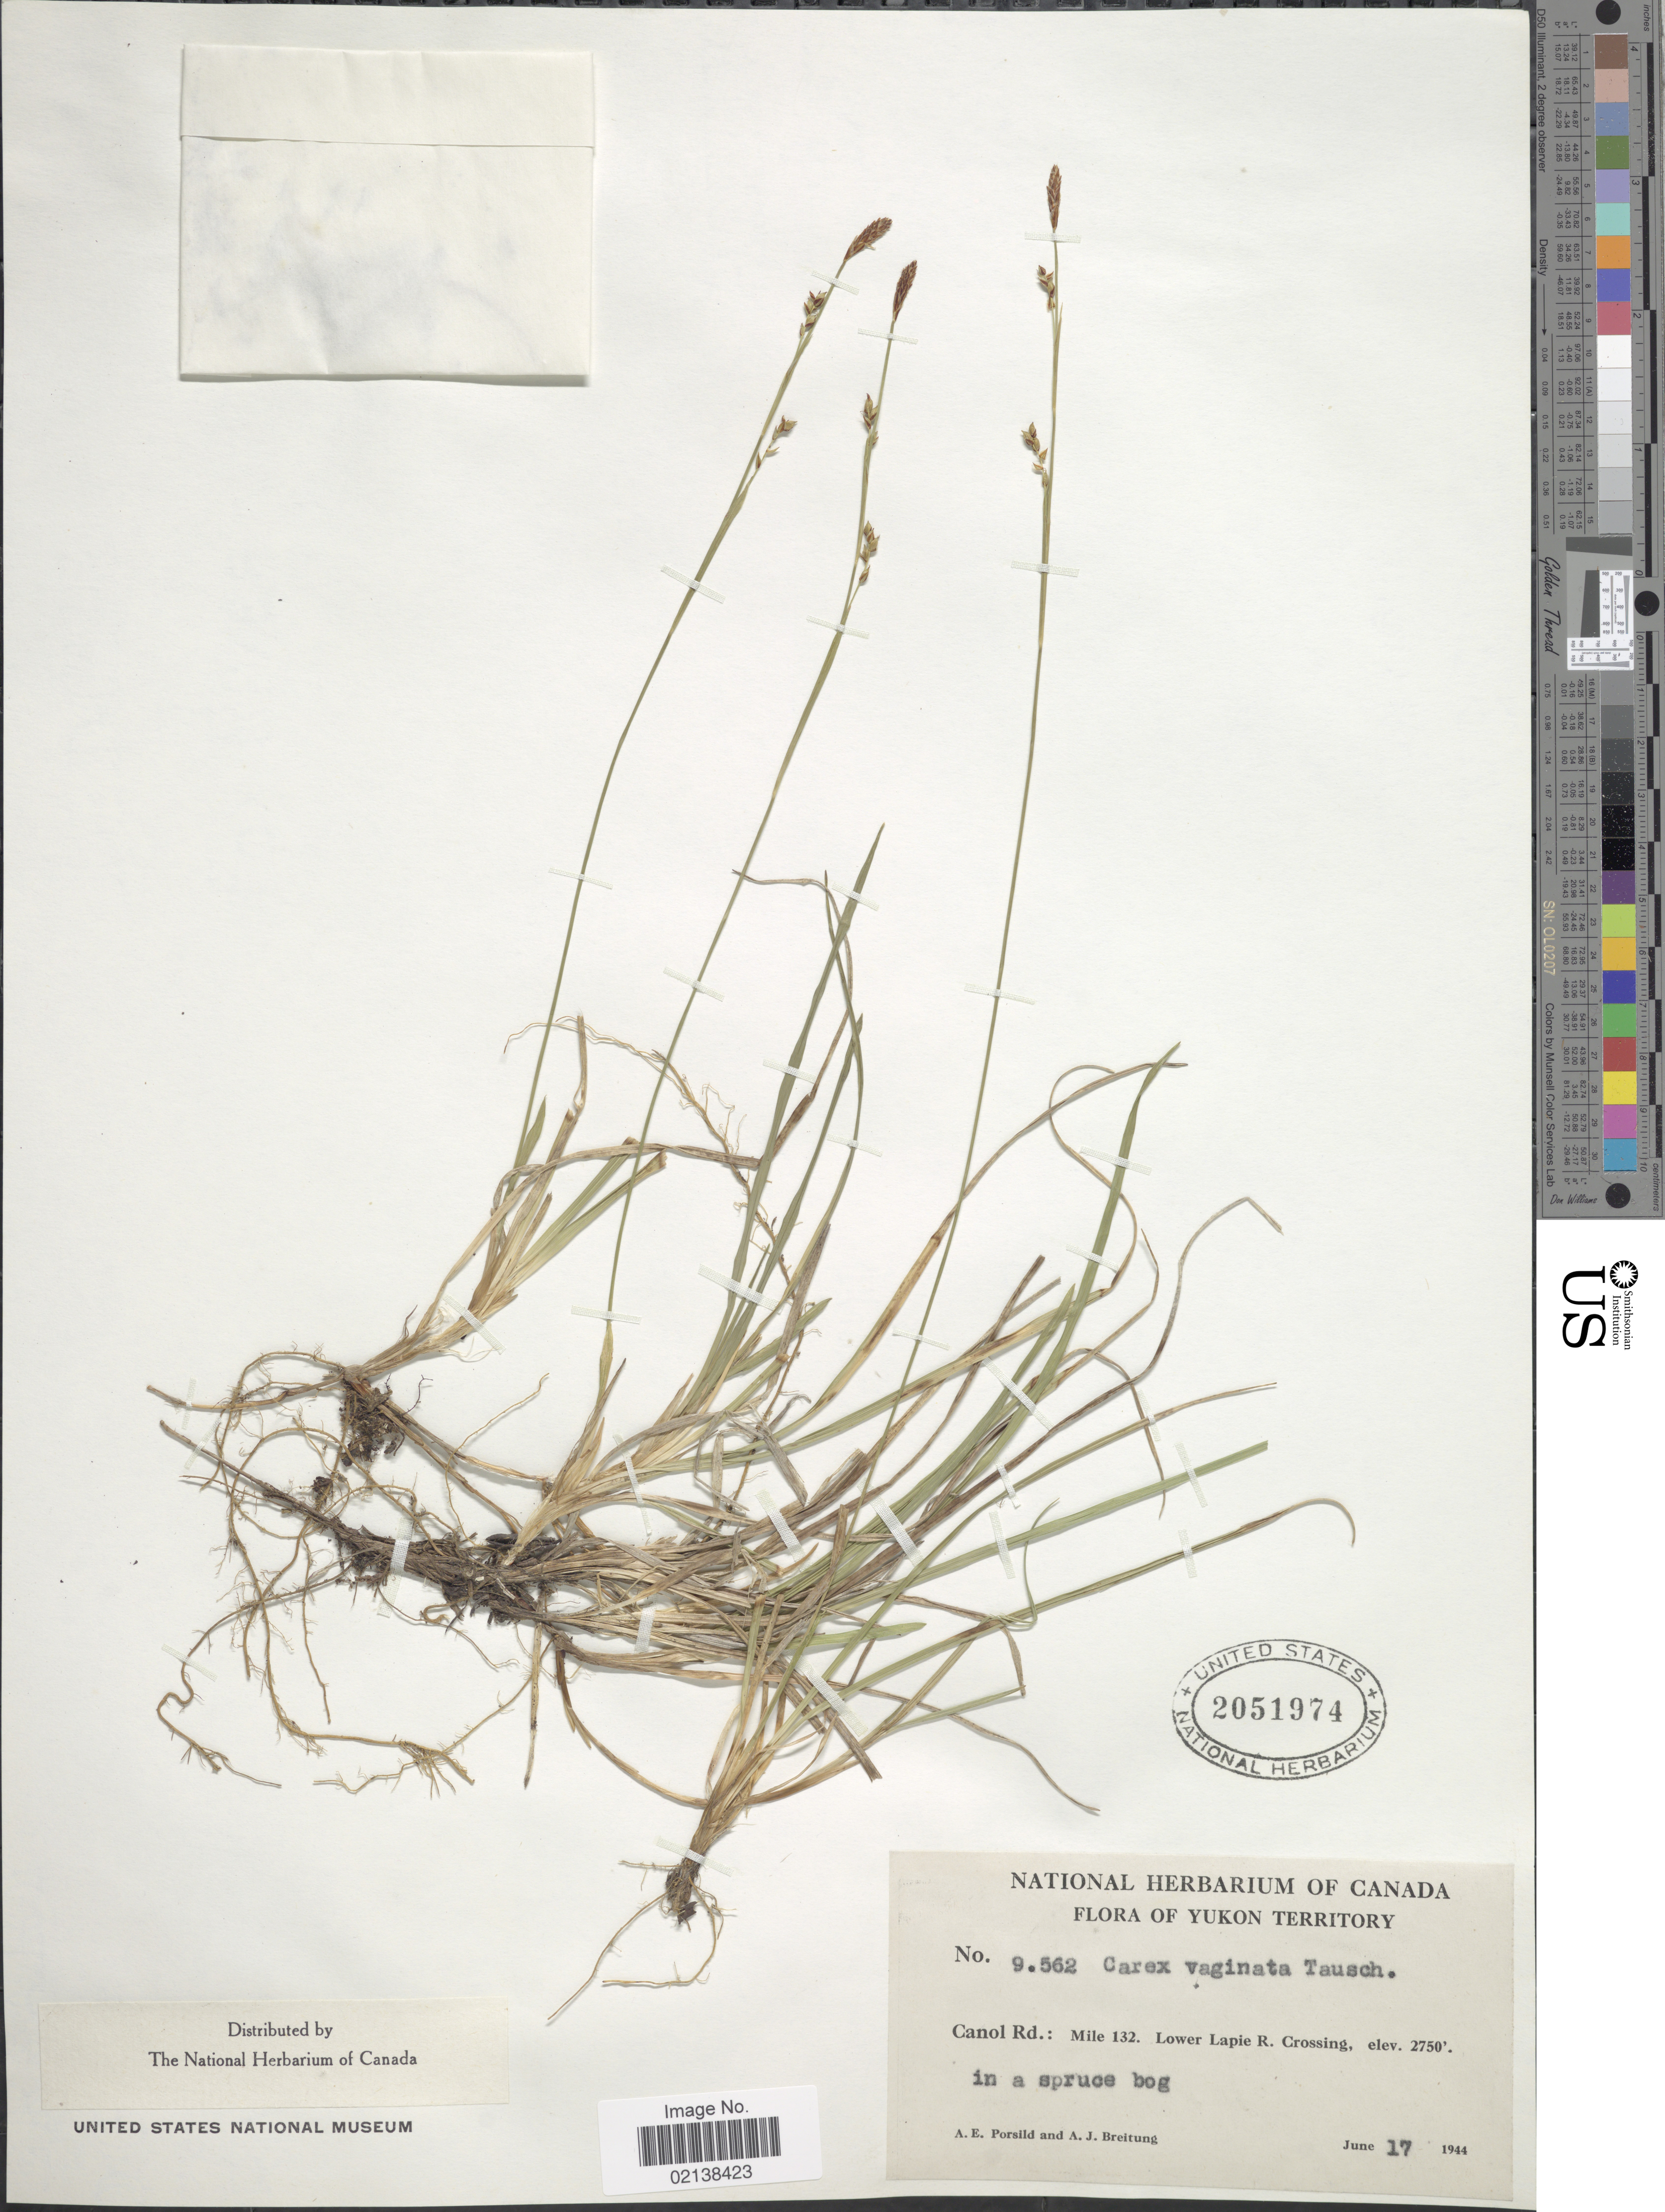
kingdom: Plantae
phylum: Tracheophyta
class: Liliopsida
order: Poales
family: Cyperaceae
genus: Carex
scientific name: Carex vaginata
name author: Tausch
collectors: A. E. Porsild & A. Breitung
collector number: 9562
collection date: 1944-06-17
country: Canada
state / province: Yukon Territory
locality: Canol Rd.: Mile 132, Lower Lapue R. Crossing, in a spruce bog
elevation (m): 838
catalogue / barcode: US 2051974